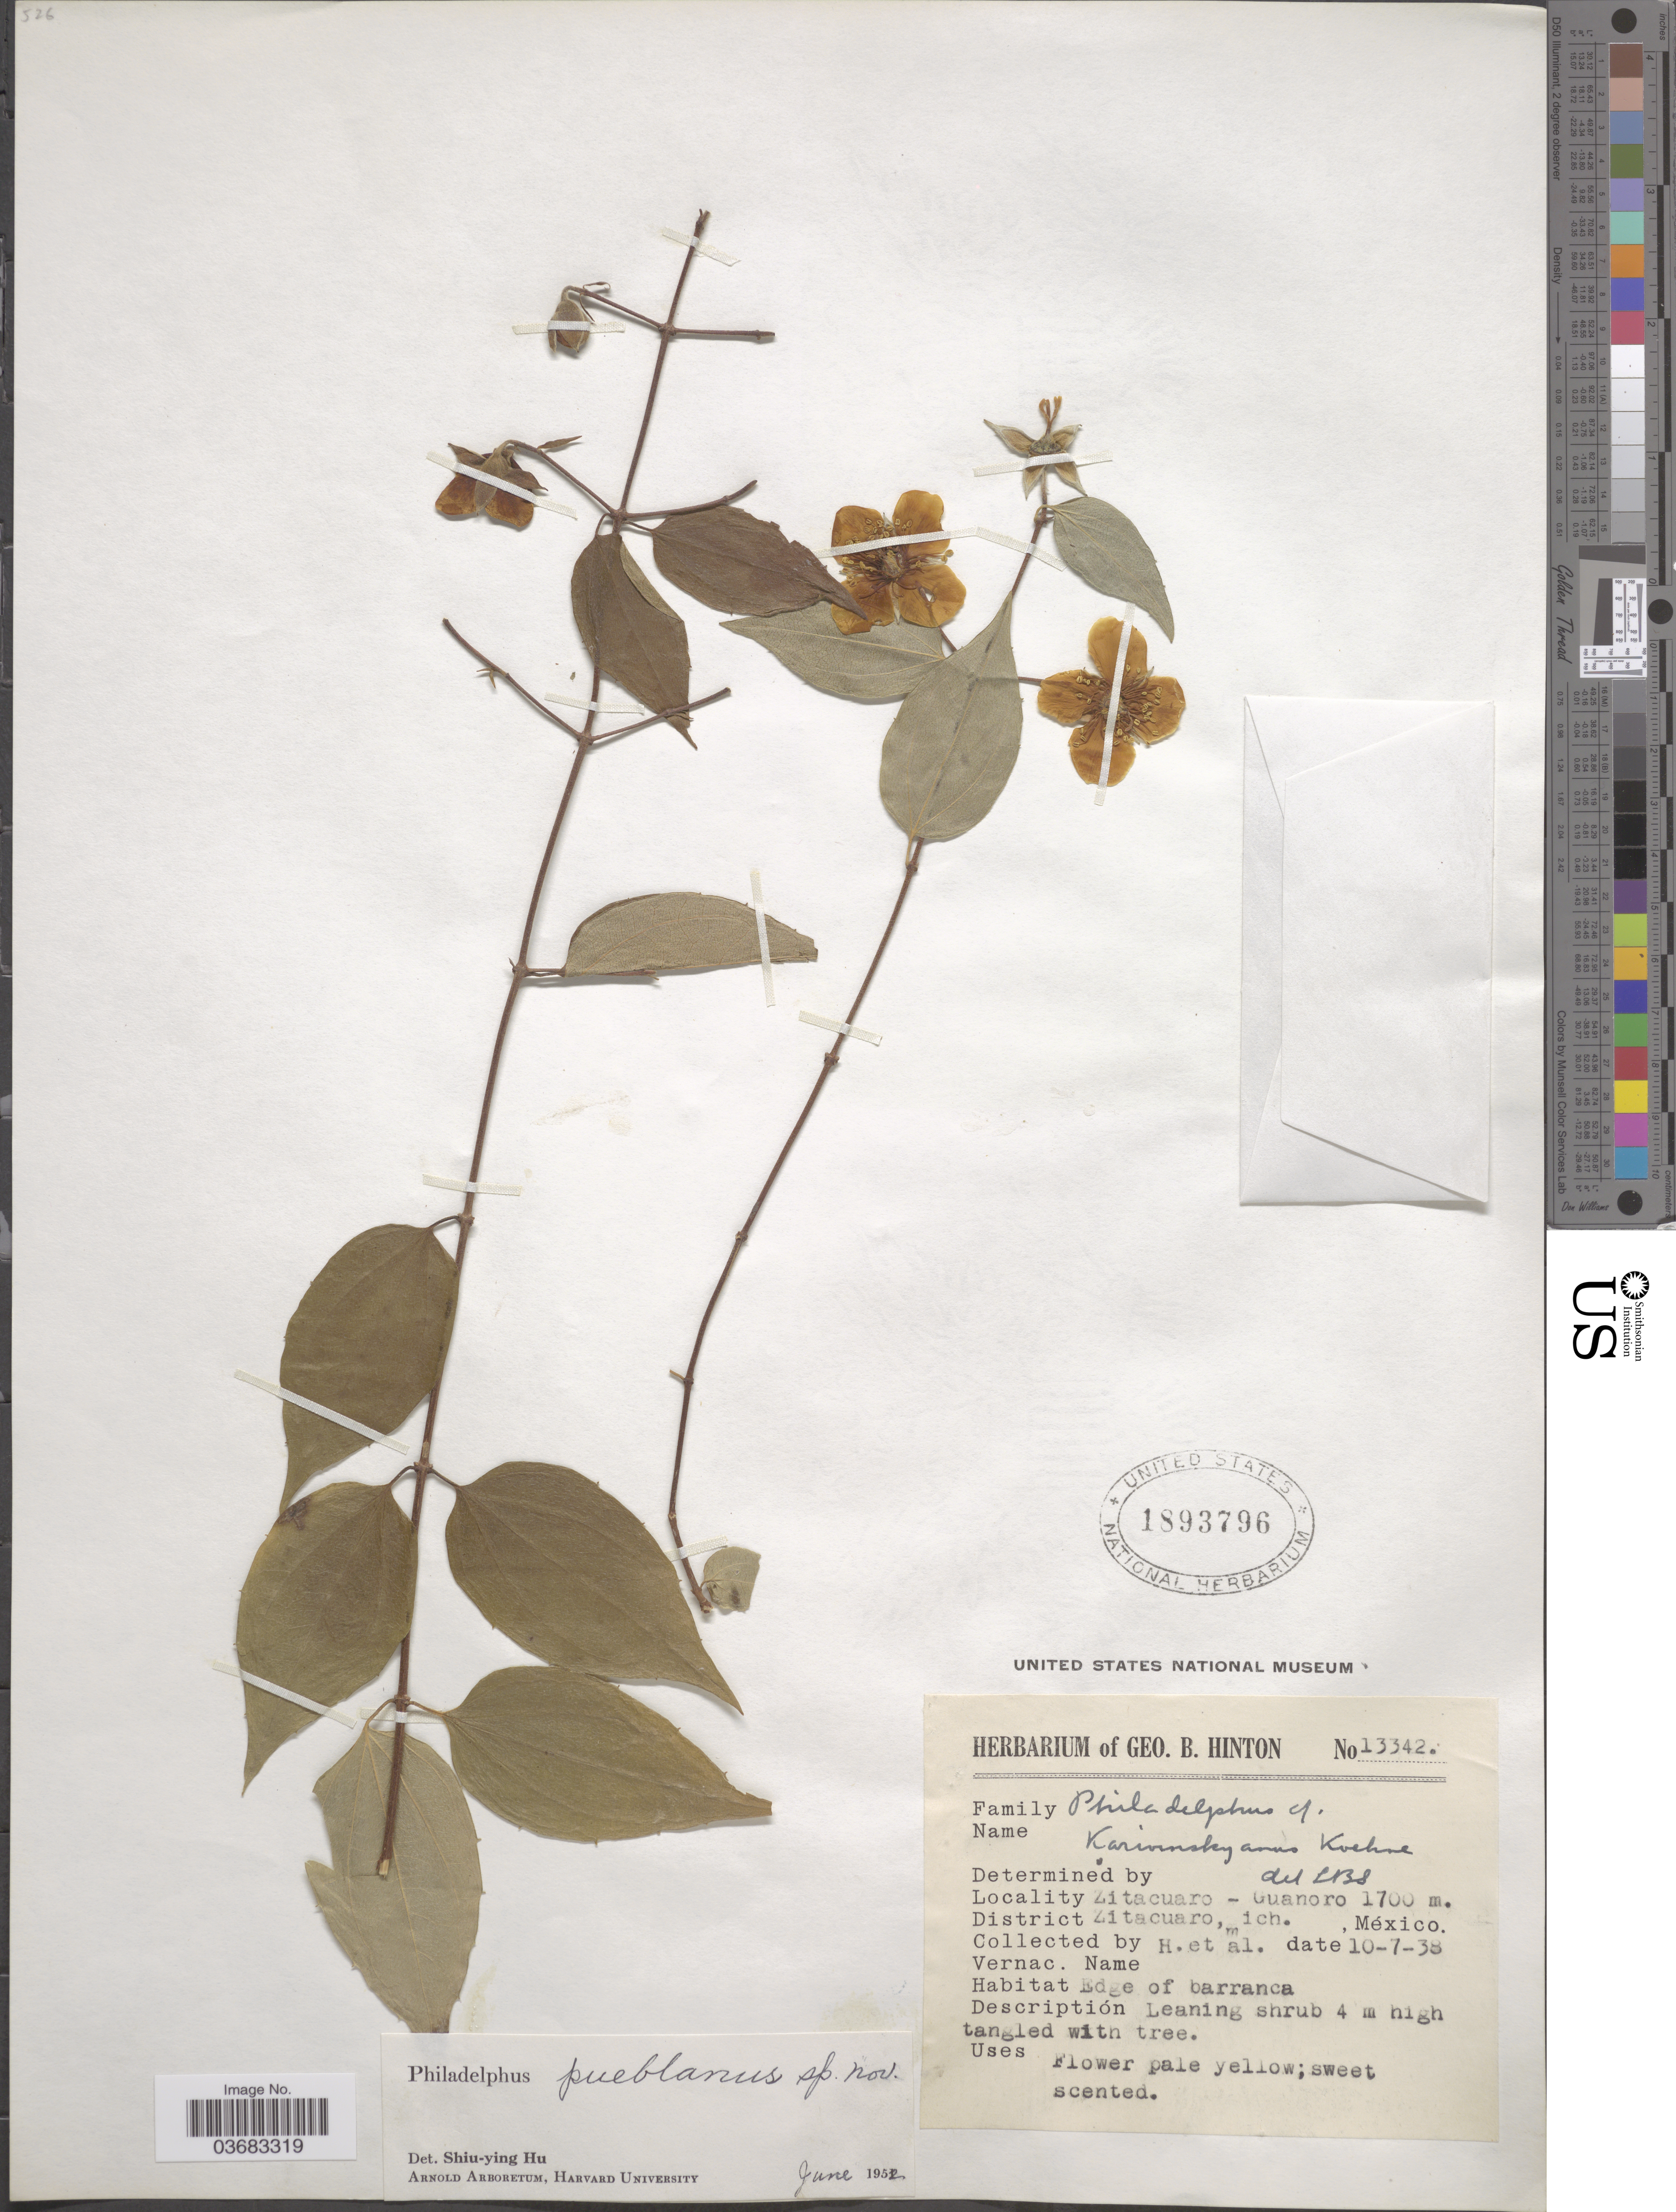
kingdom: Plantae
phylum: Tracheophyta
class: Magnoliopsida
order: Cornales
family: Hydrangeaceae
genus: Philadelphus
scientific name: Philadelphus mexicanus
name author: Schltdl.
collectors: G. B. Hinton & et al.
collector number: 13342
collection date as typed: Transcribed d/m/y: 10/7/38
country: Mexico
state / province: Michoacán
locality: Zitacuaro- Guanoro. District Zitacuaro.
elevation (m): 1700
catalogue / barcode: US 1893796